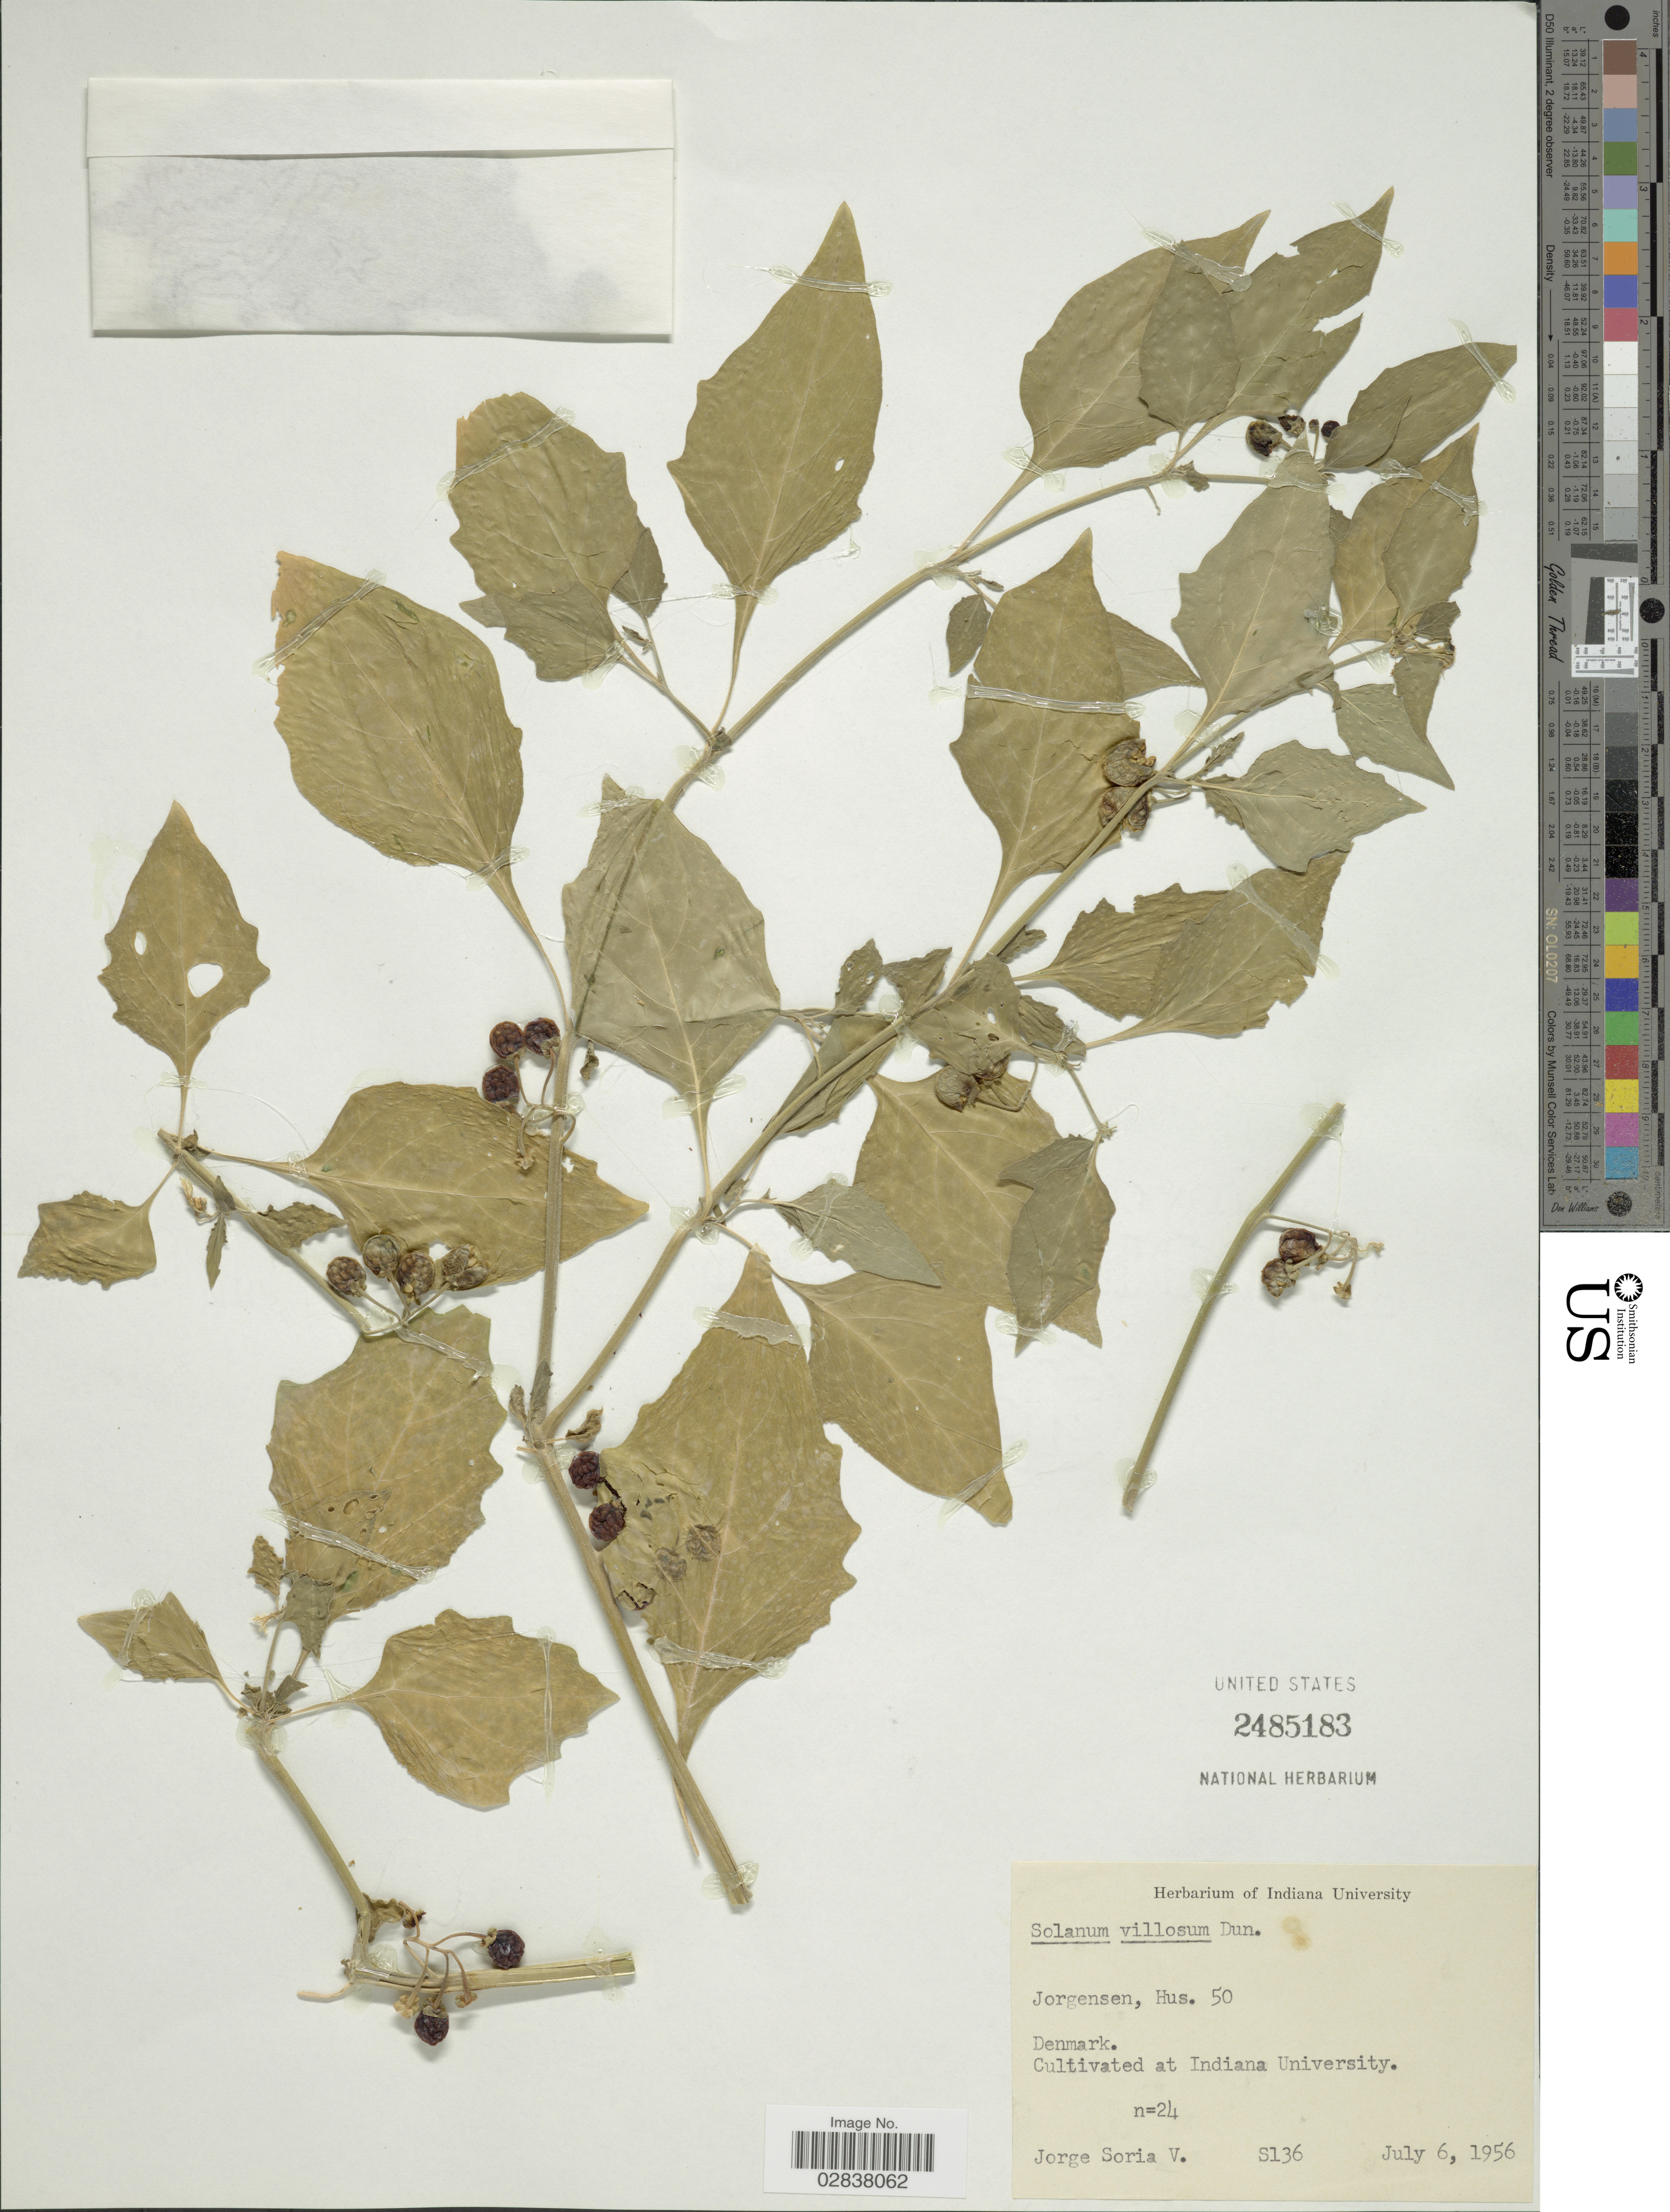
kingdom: Plantae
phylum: Tracheophyta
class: Magnoliopsida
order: Solanales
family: Solanaceae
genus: Solanum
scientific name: Solanum luteum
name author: Mill.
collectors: J. Soria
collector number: S136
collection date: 1956-07-06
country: Denmark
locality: Cultivated at Indiana University.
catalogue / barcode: US 2485183